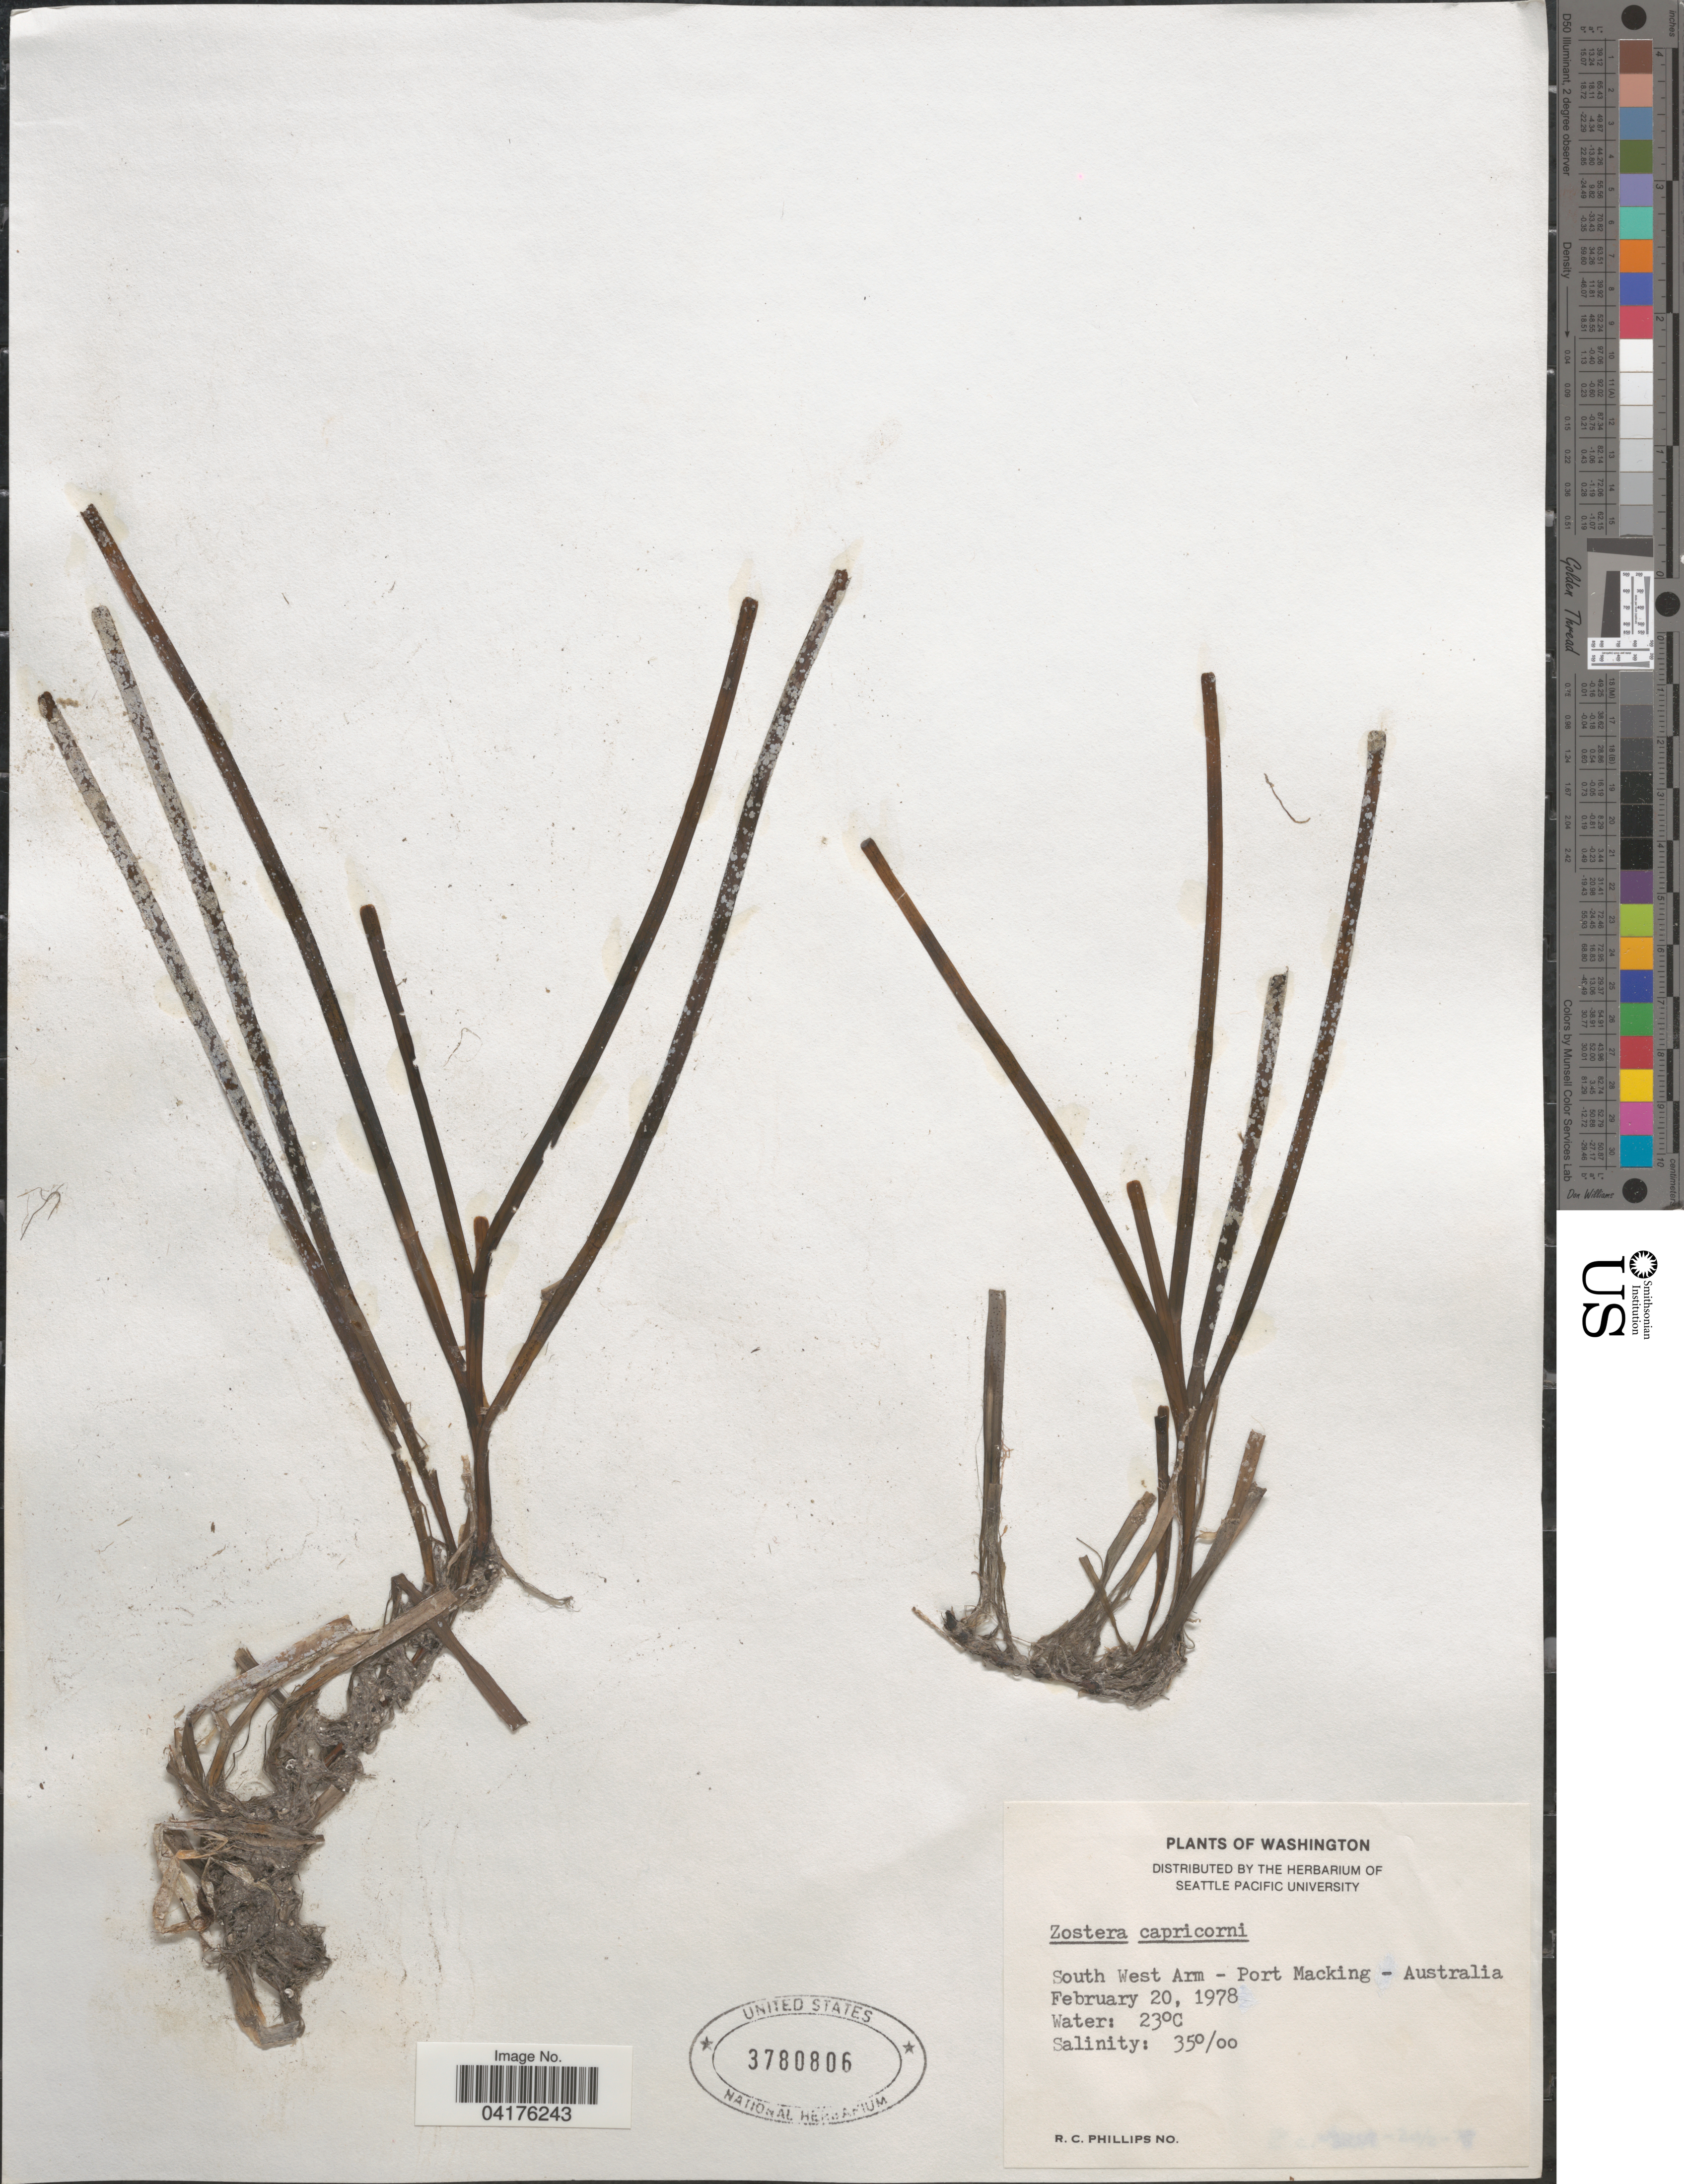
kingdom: Plantae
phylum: Tracheophyta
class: Liliopsida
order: Alismatales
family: Zosteraceae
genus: Zostera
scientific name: Zostera capricorni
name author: Asch.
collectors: R. C. Phillips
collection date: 1978-02-20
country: Australia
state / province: New South Wales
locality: South West Arm - Port Macking [= Port Hacking].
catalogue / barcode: US 3780806